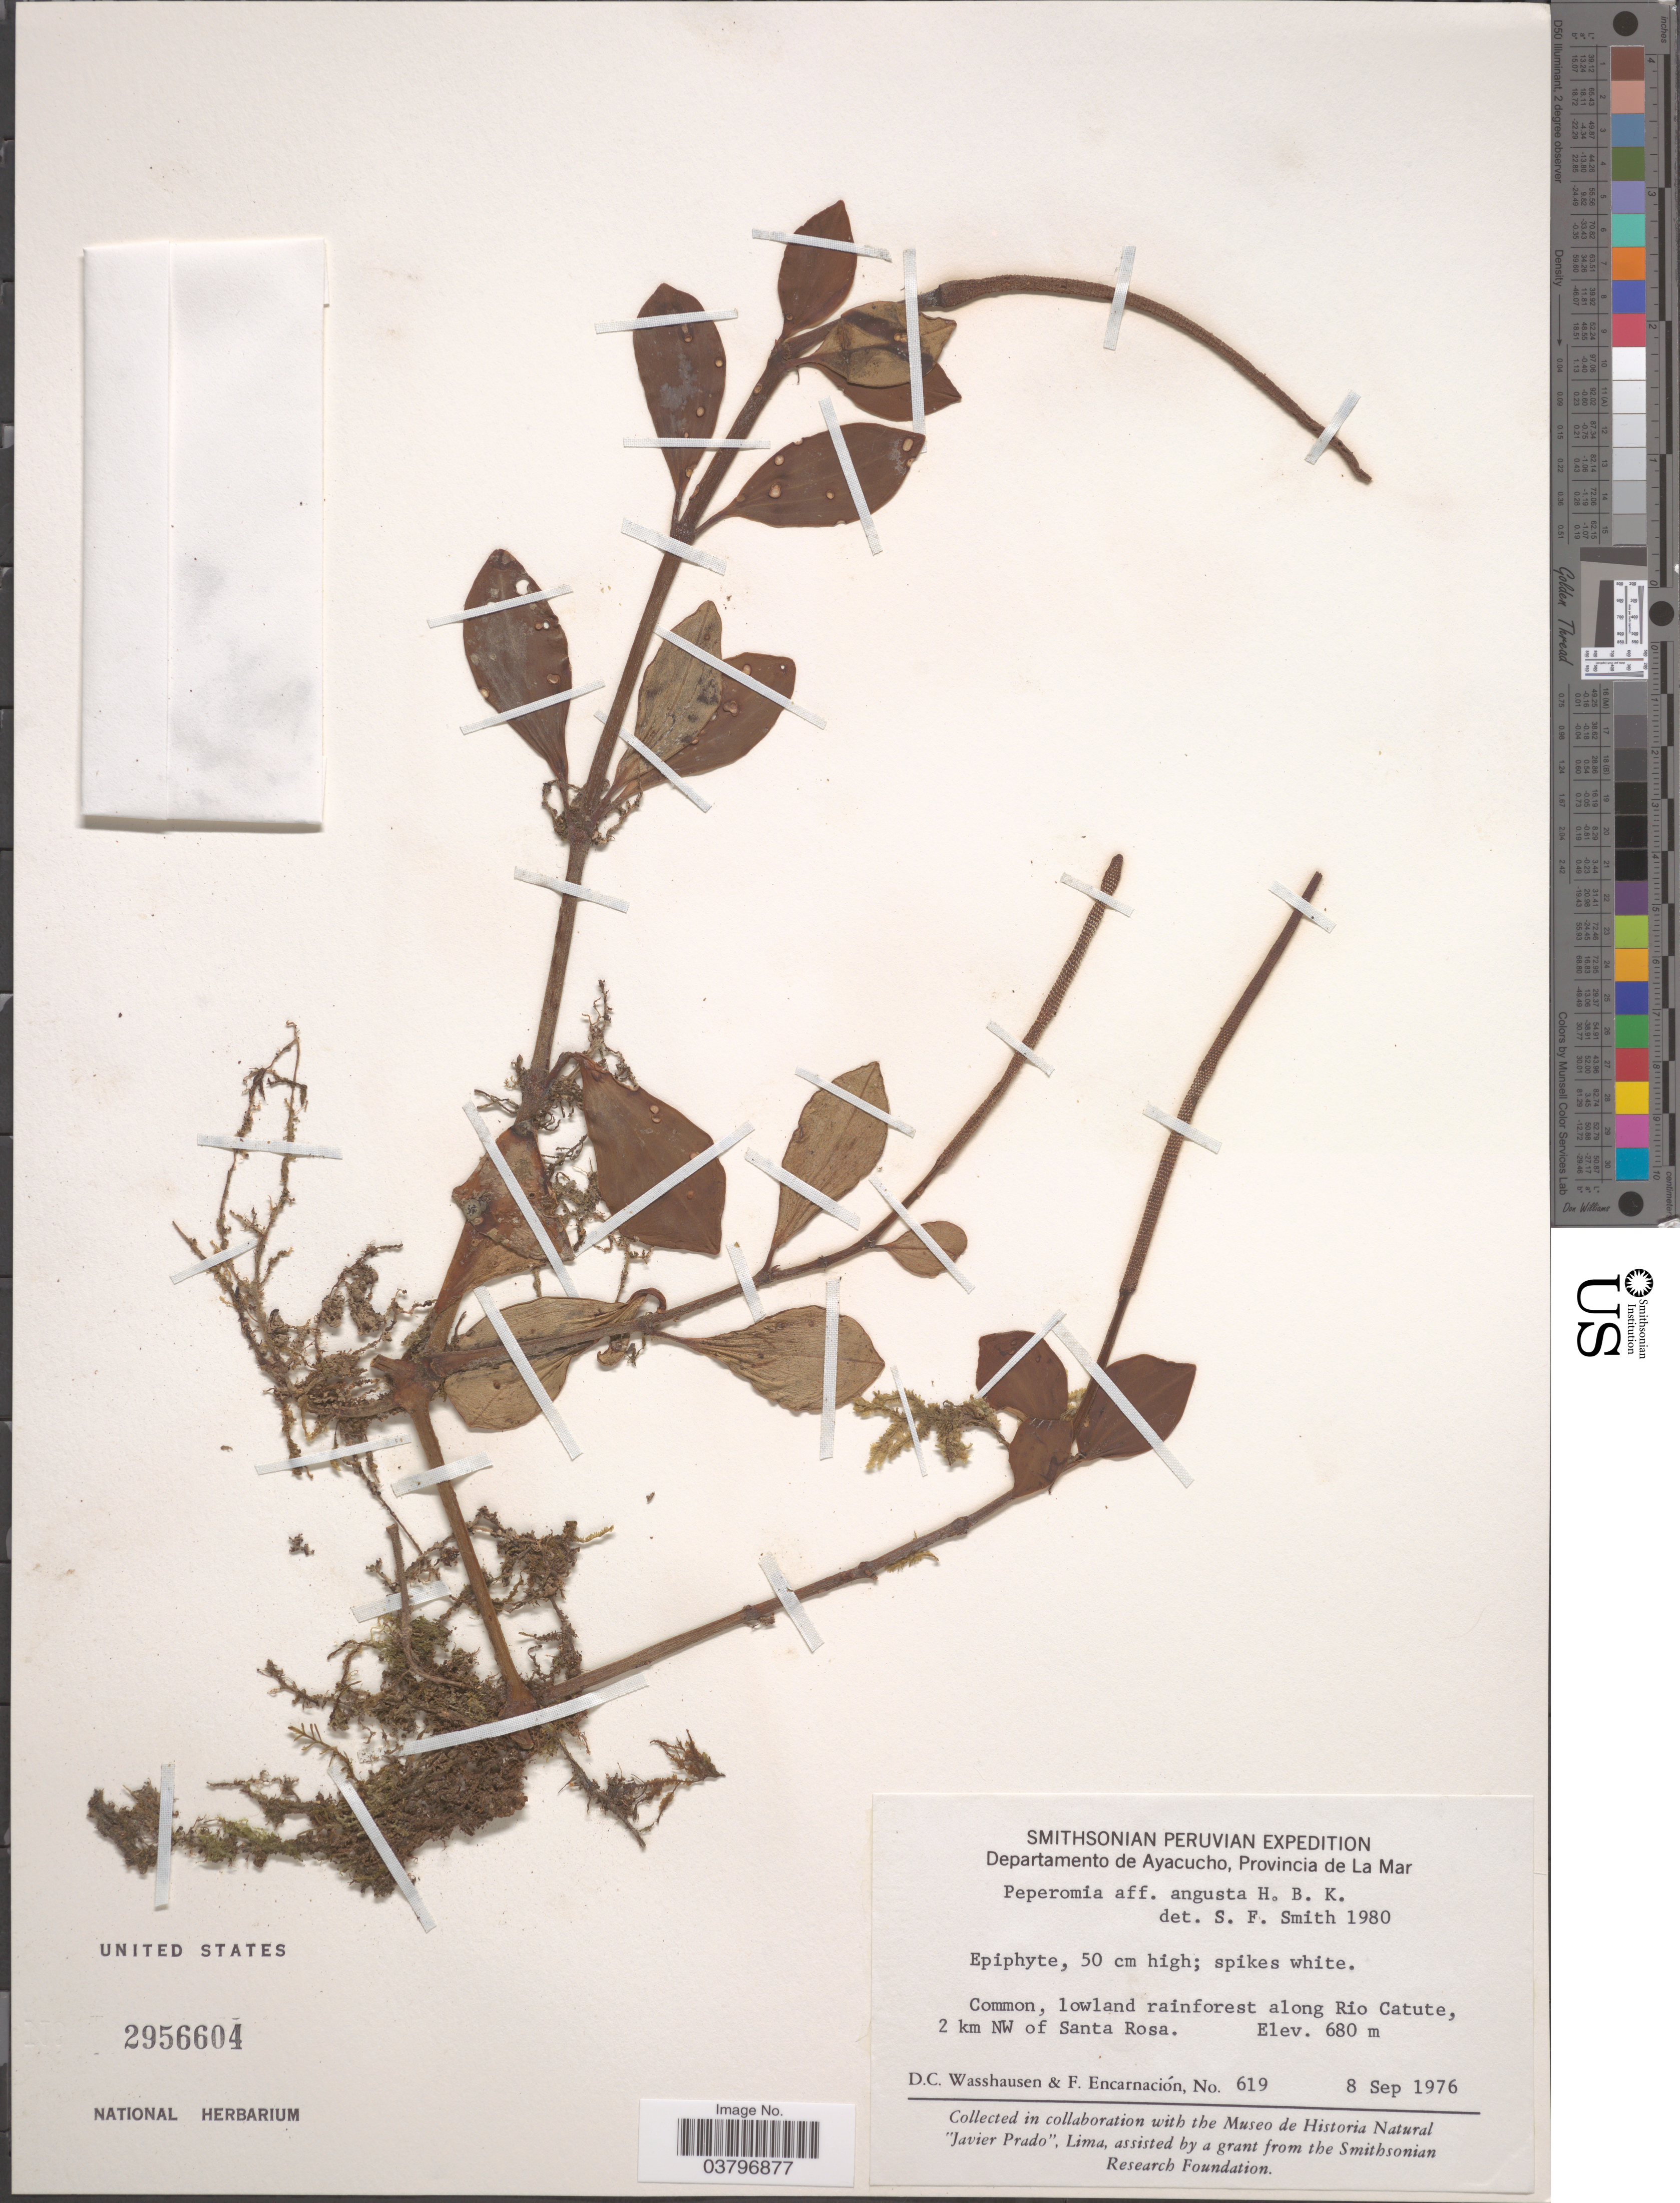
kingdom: Plantae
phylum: Tracheophyta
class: Magnoliopsida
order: Piperales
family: Piperaceae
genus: Peperomia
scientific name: Peperomia angustata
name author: Kunth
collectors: D. C. Wasshausen & F. Encarnación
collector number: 619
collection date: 1976-09-08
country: Peru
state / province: Ayacucho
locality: Departamento de Ayacucho, Provincia de La Mar. Along Rio Catute, 2 km NW of Santa Rosa.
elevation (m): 680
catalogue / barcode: US 2956604